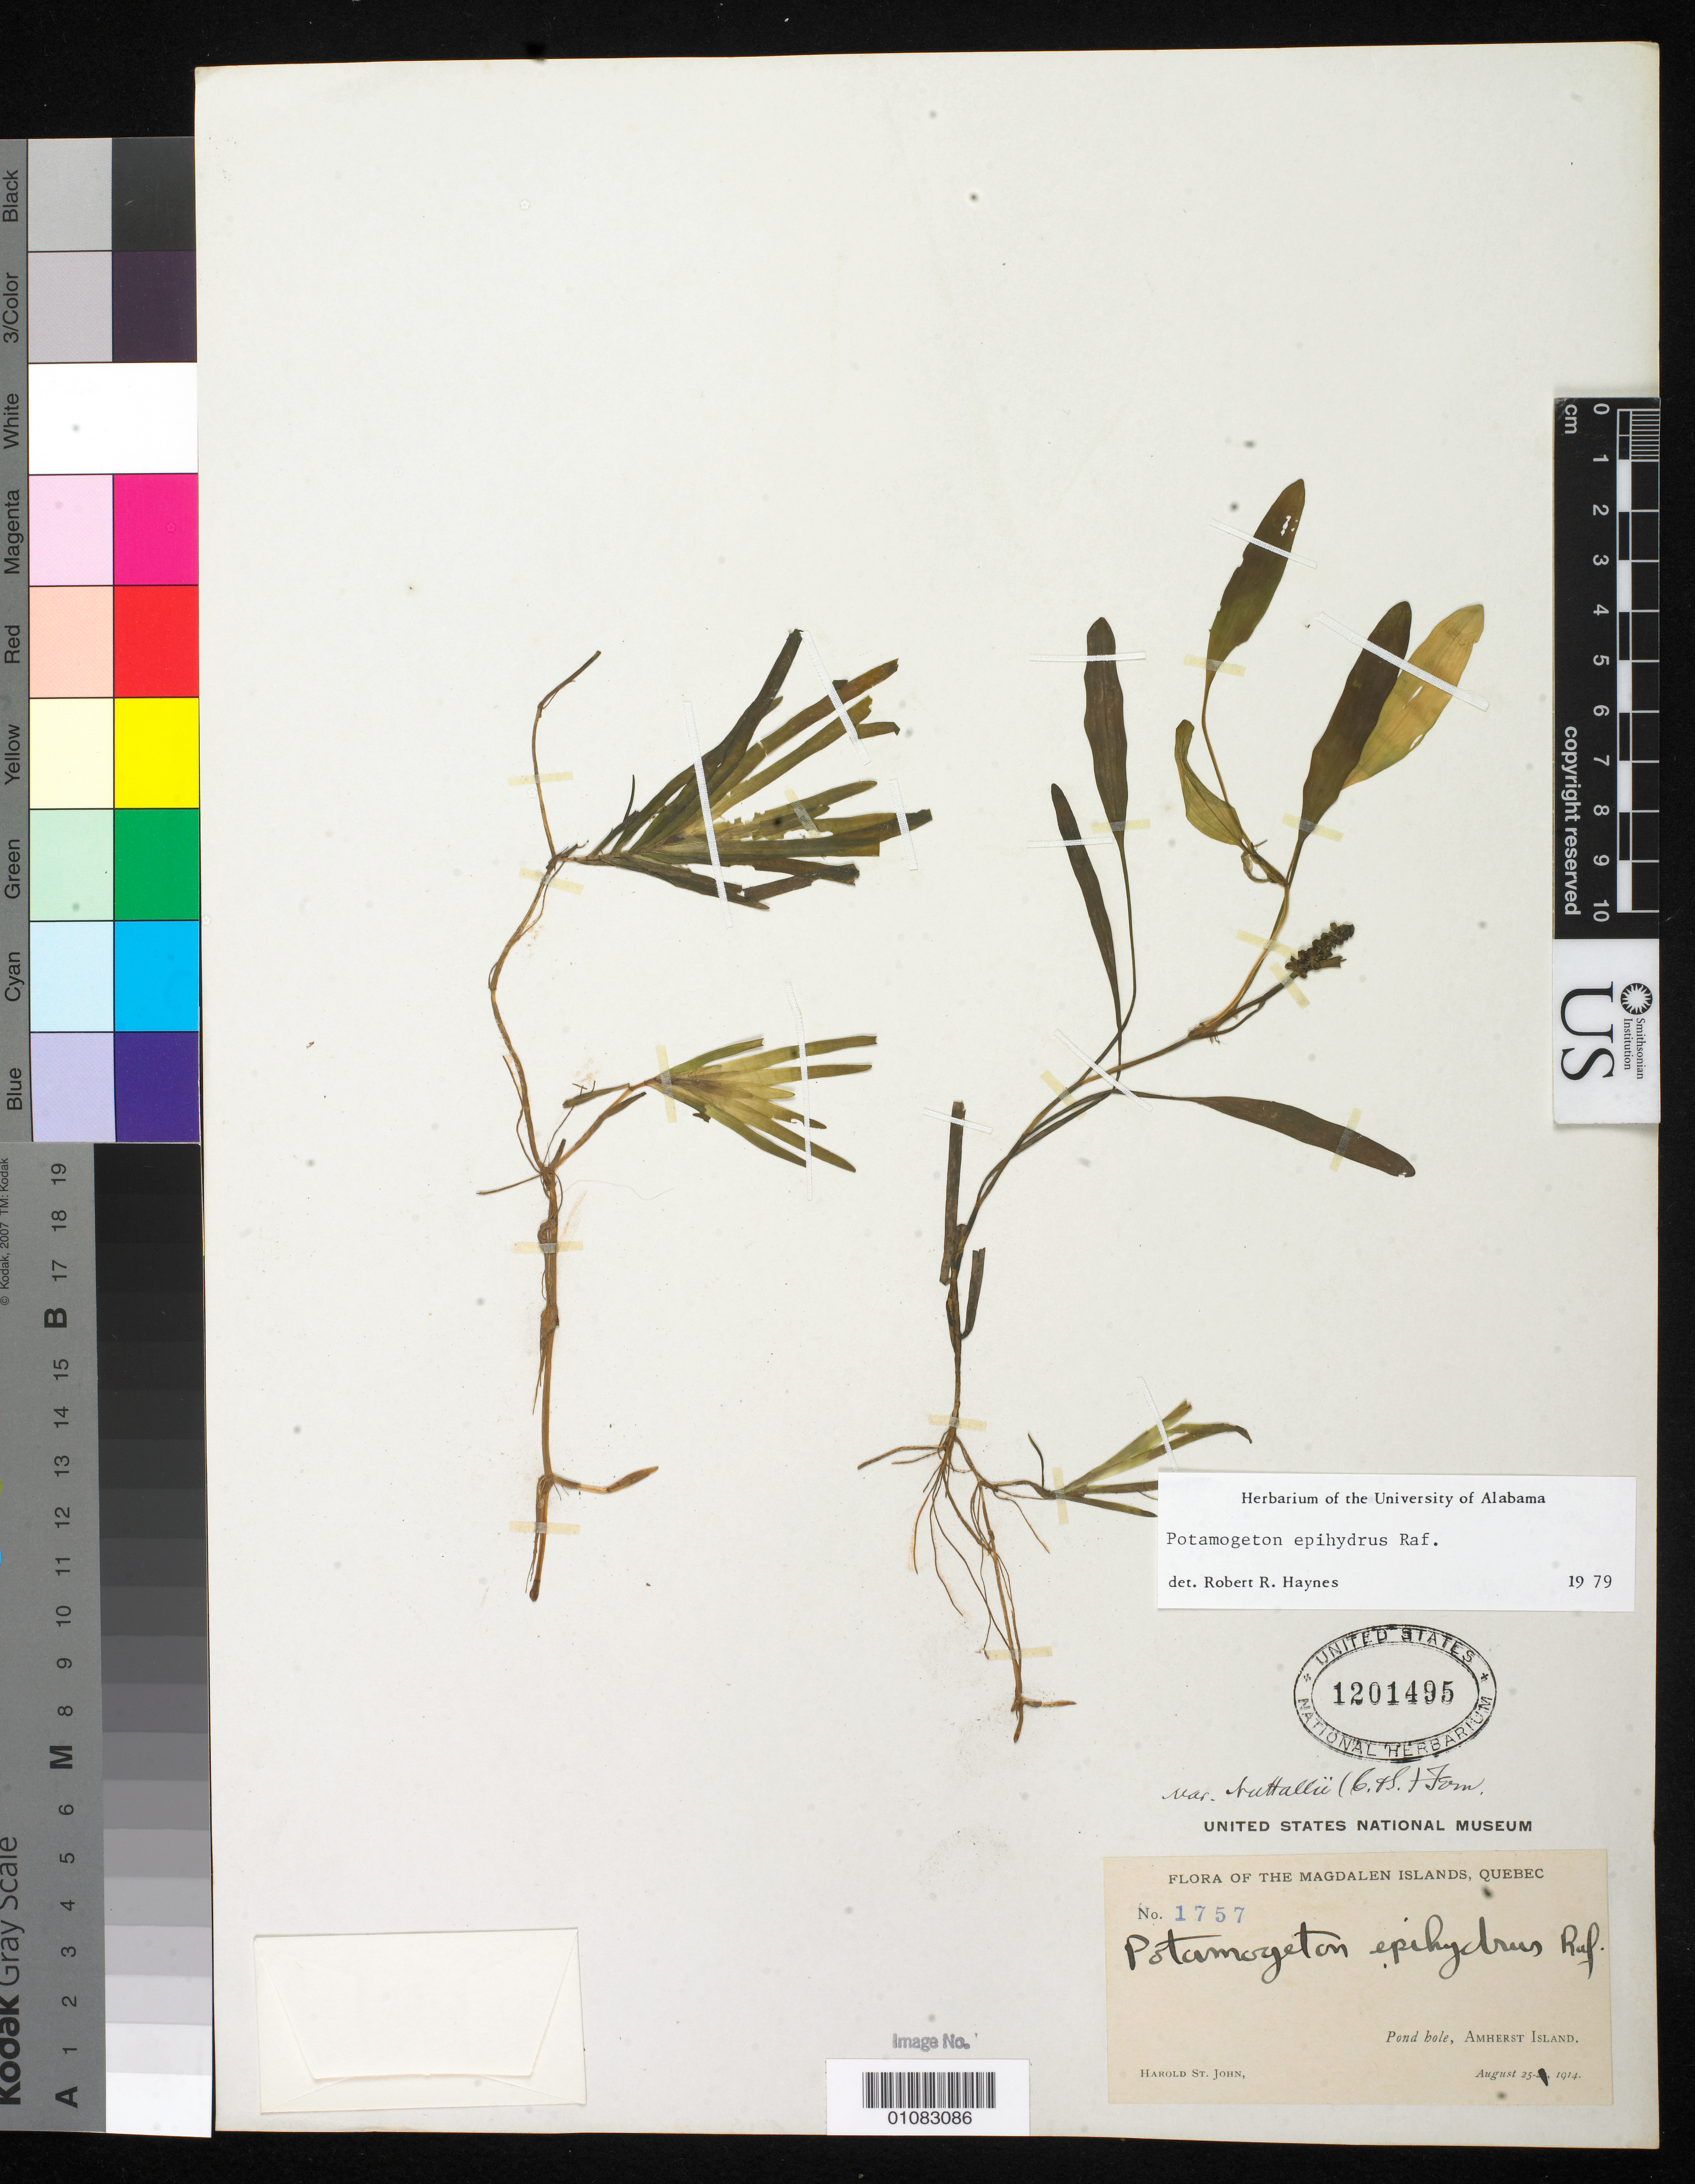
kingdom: Plantae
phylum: Tracheophyta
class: Liliopsida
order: Alismatales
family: Potamogetonaceae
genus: Potamogeton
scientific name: Potamogeton epihydrus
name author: Raf.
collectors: H. St. John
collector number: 1757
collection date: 1914-08-25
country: Canada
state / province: Quebec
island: Amherst Island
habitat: Pond hole.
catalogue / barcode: US 1201495